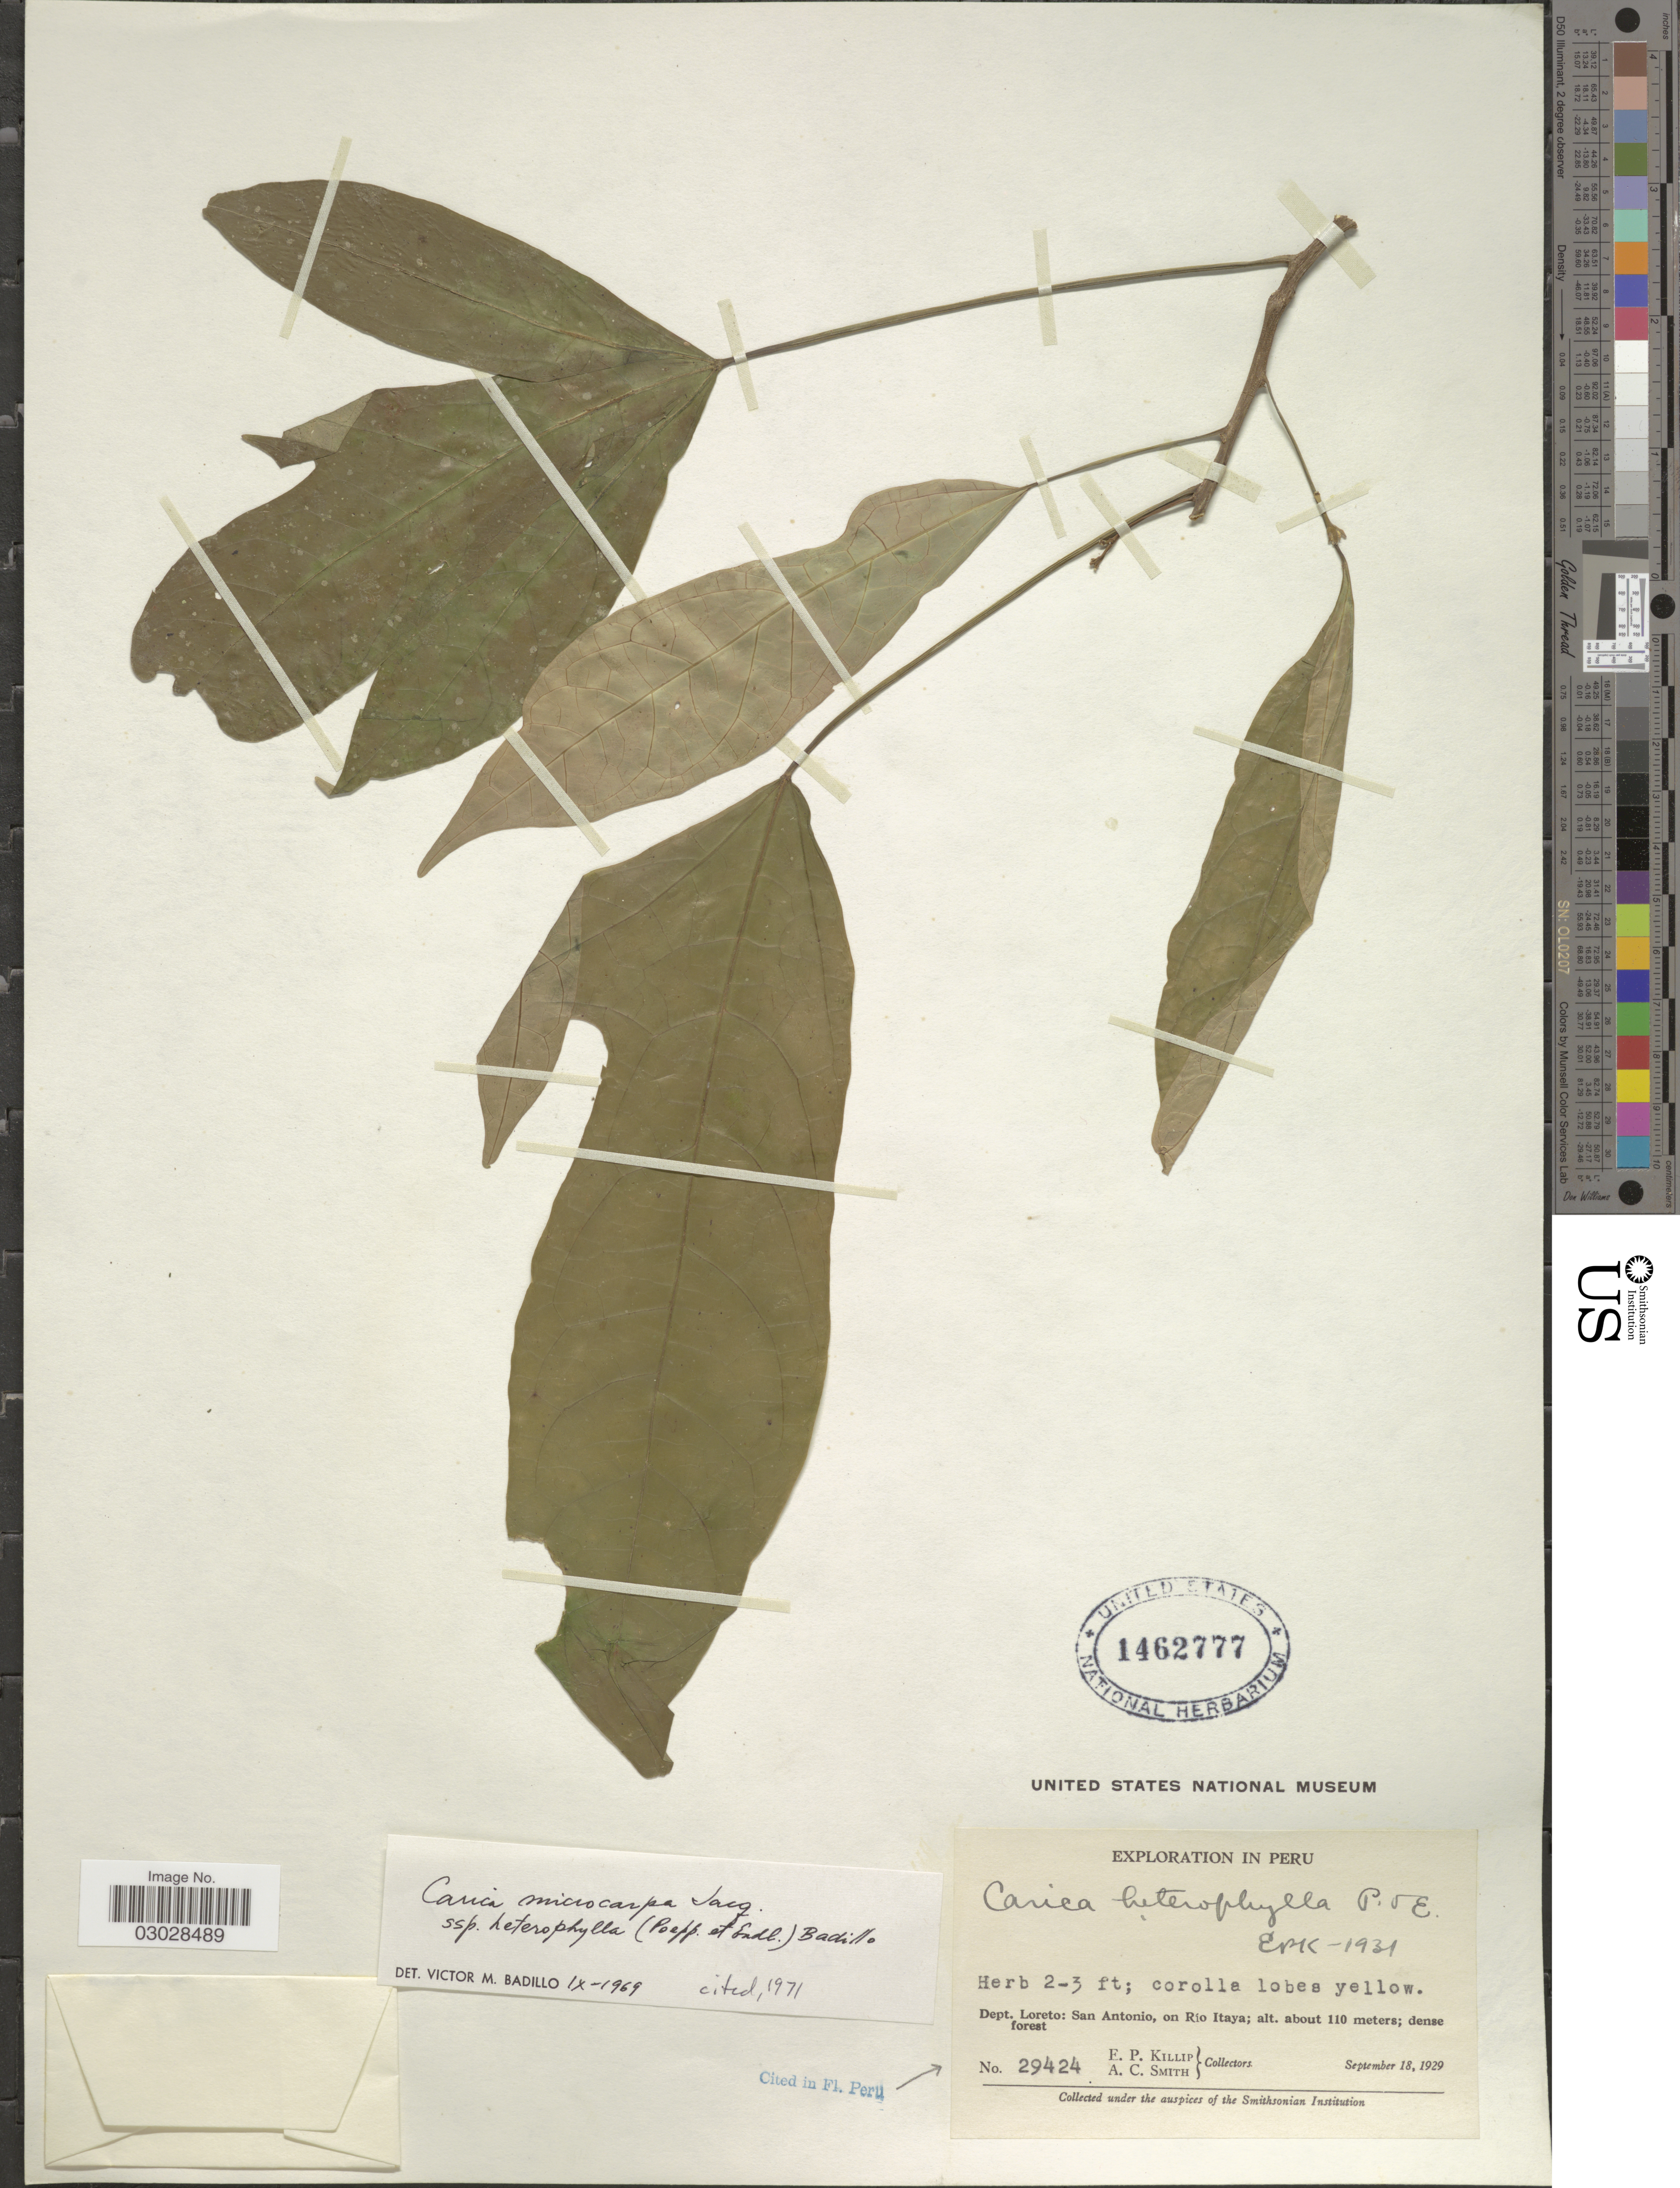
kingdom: Plantae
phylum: Tracheophyta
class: Magnoliopsida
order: Brassicales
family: Caricaceae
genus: Vasconcellea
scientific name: Vasconcellea microcarpa subsp. heterophylla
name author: (Poepp. & Endl.) V.M. Badillo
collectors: E. P. Killip & A. C. Smith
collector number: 29424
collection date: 1929-09-18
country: Peru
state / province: Loreto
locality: Dept. Loreto: San Antonio, on Río Itaya.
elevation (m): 110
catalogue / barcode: US 1462777